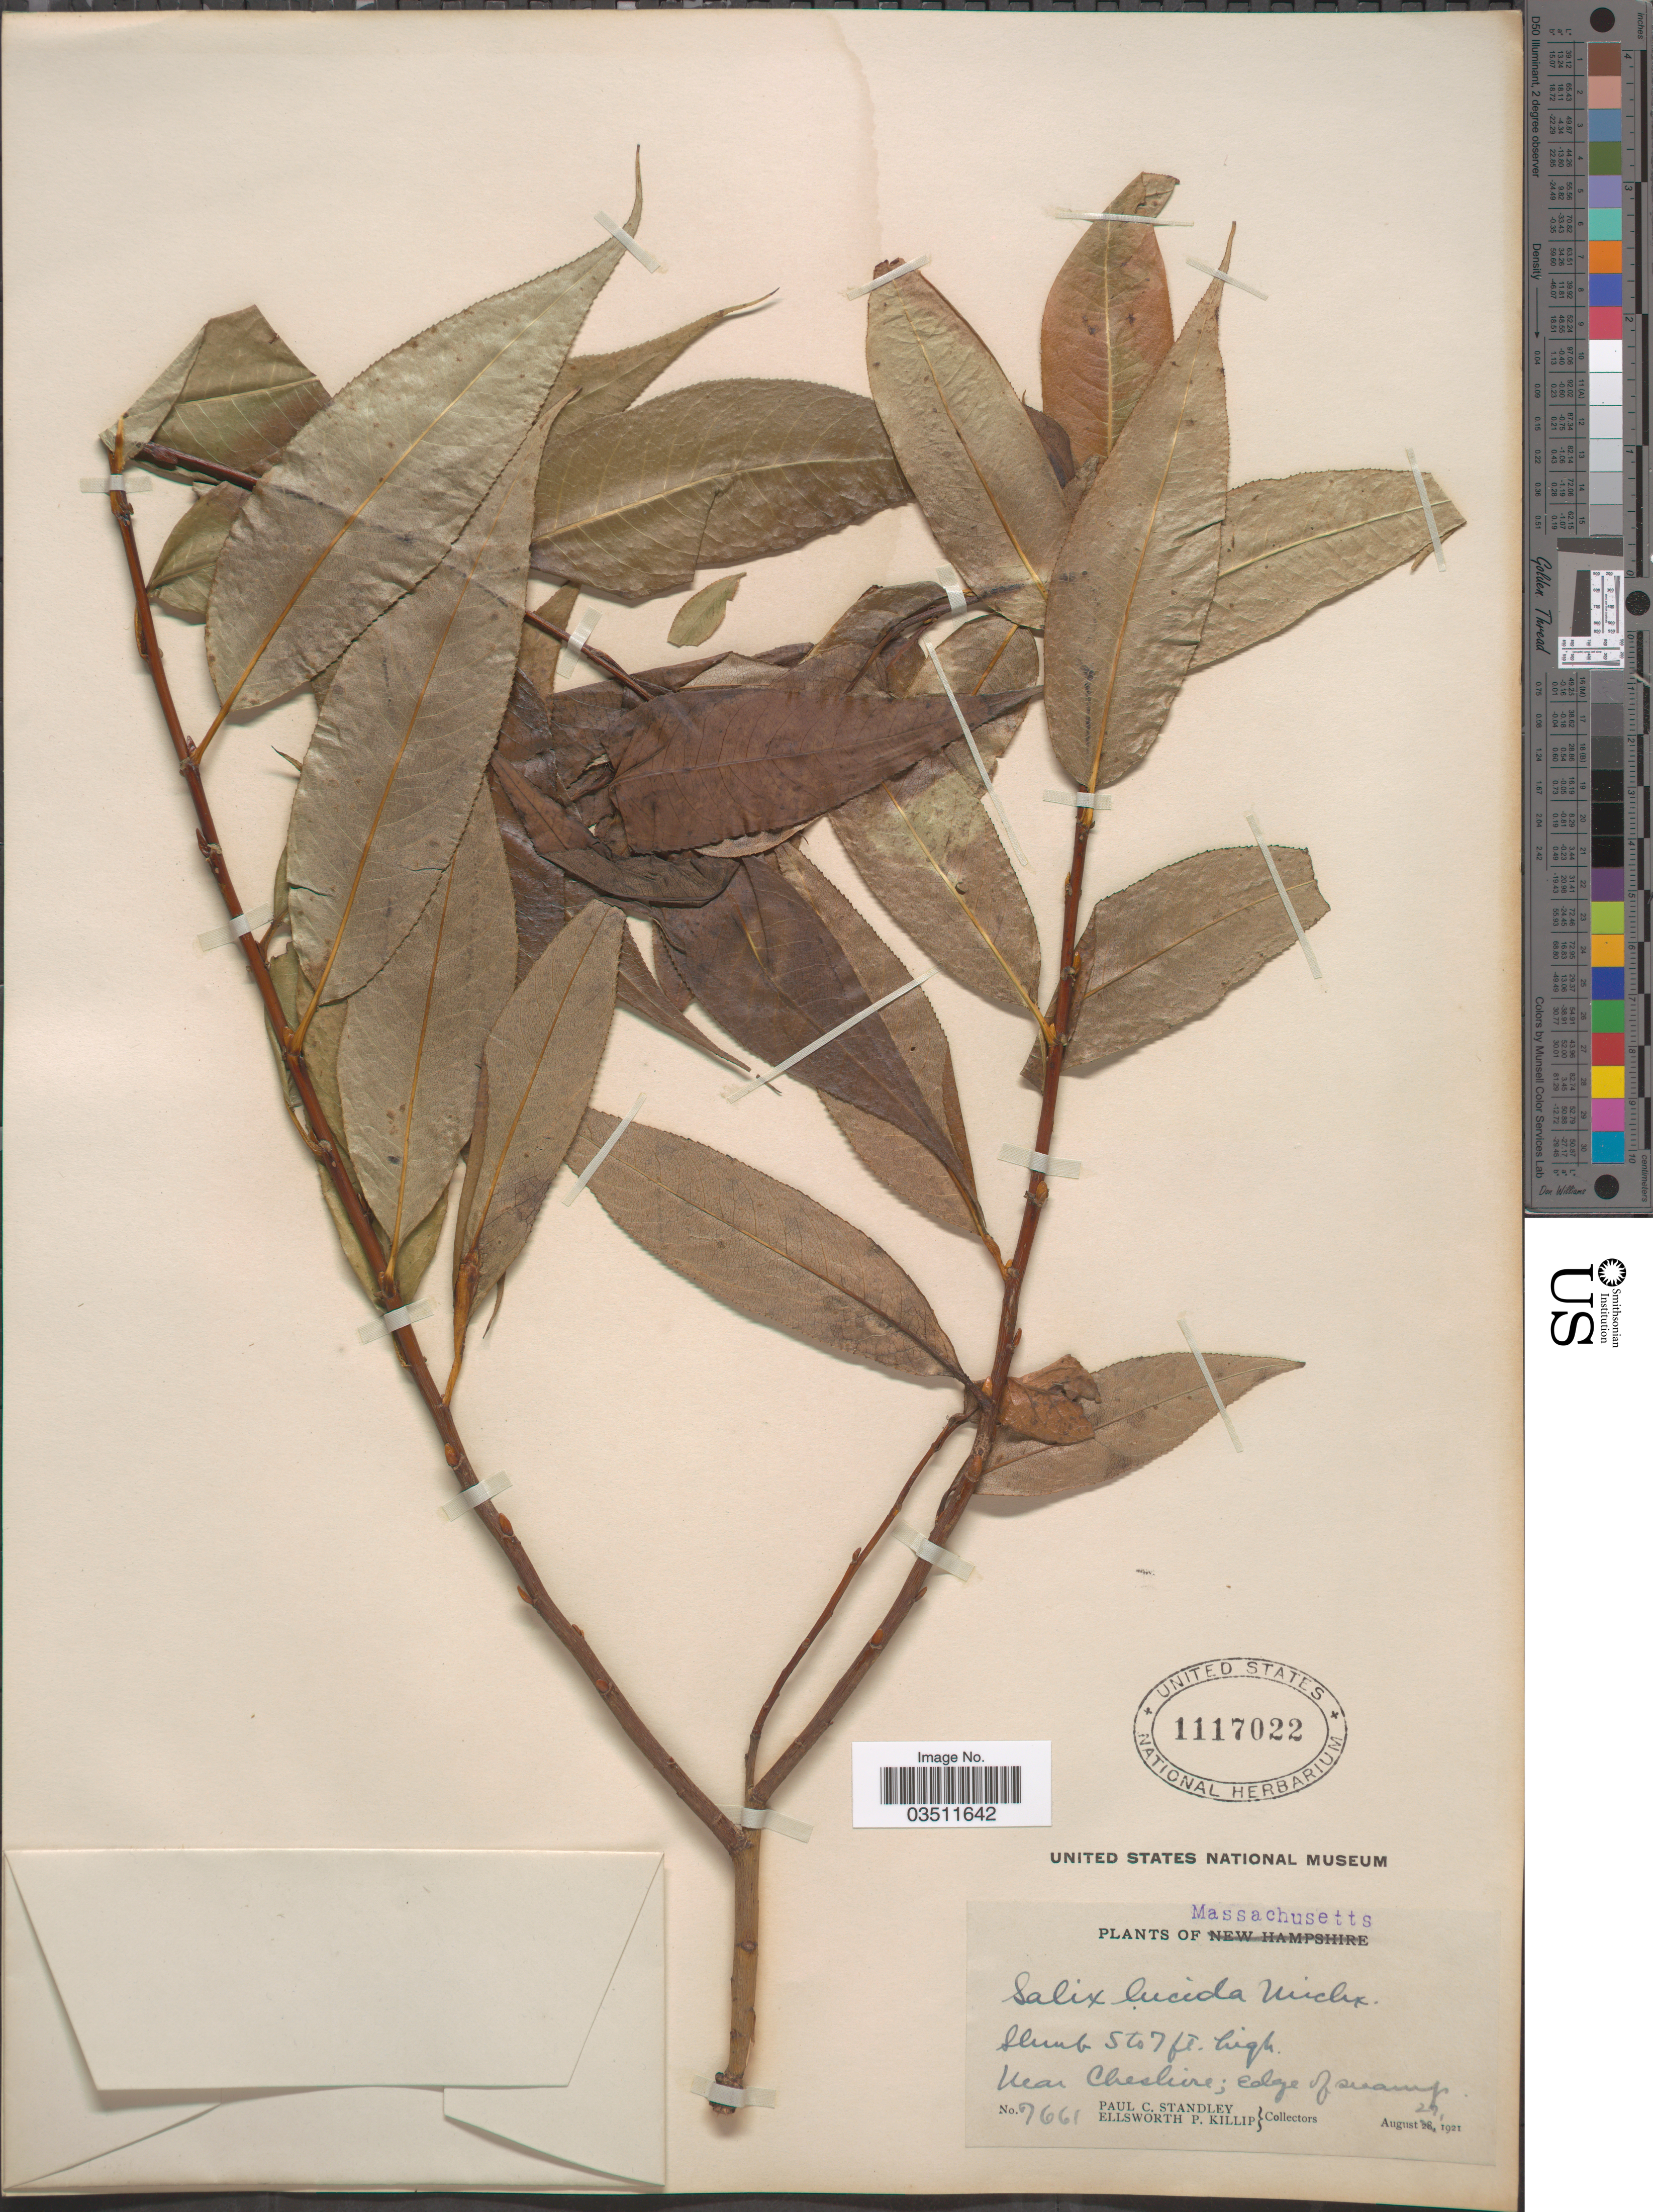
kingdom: Plantae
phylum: Tracheophyta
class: Magnoliopsida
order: Malpighiales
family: Salicaceae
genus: Salix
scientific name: Salix lucida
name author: Muhl.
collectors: P. C. Standley & E. P. Killip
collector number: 7661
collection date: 1921-08-27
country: United States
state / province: Massachusetts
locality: Near Cheshire; edge of swamp.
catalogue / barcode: US 1117022